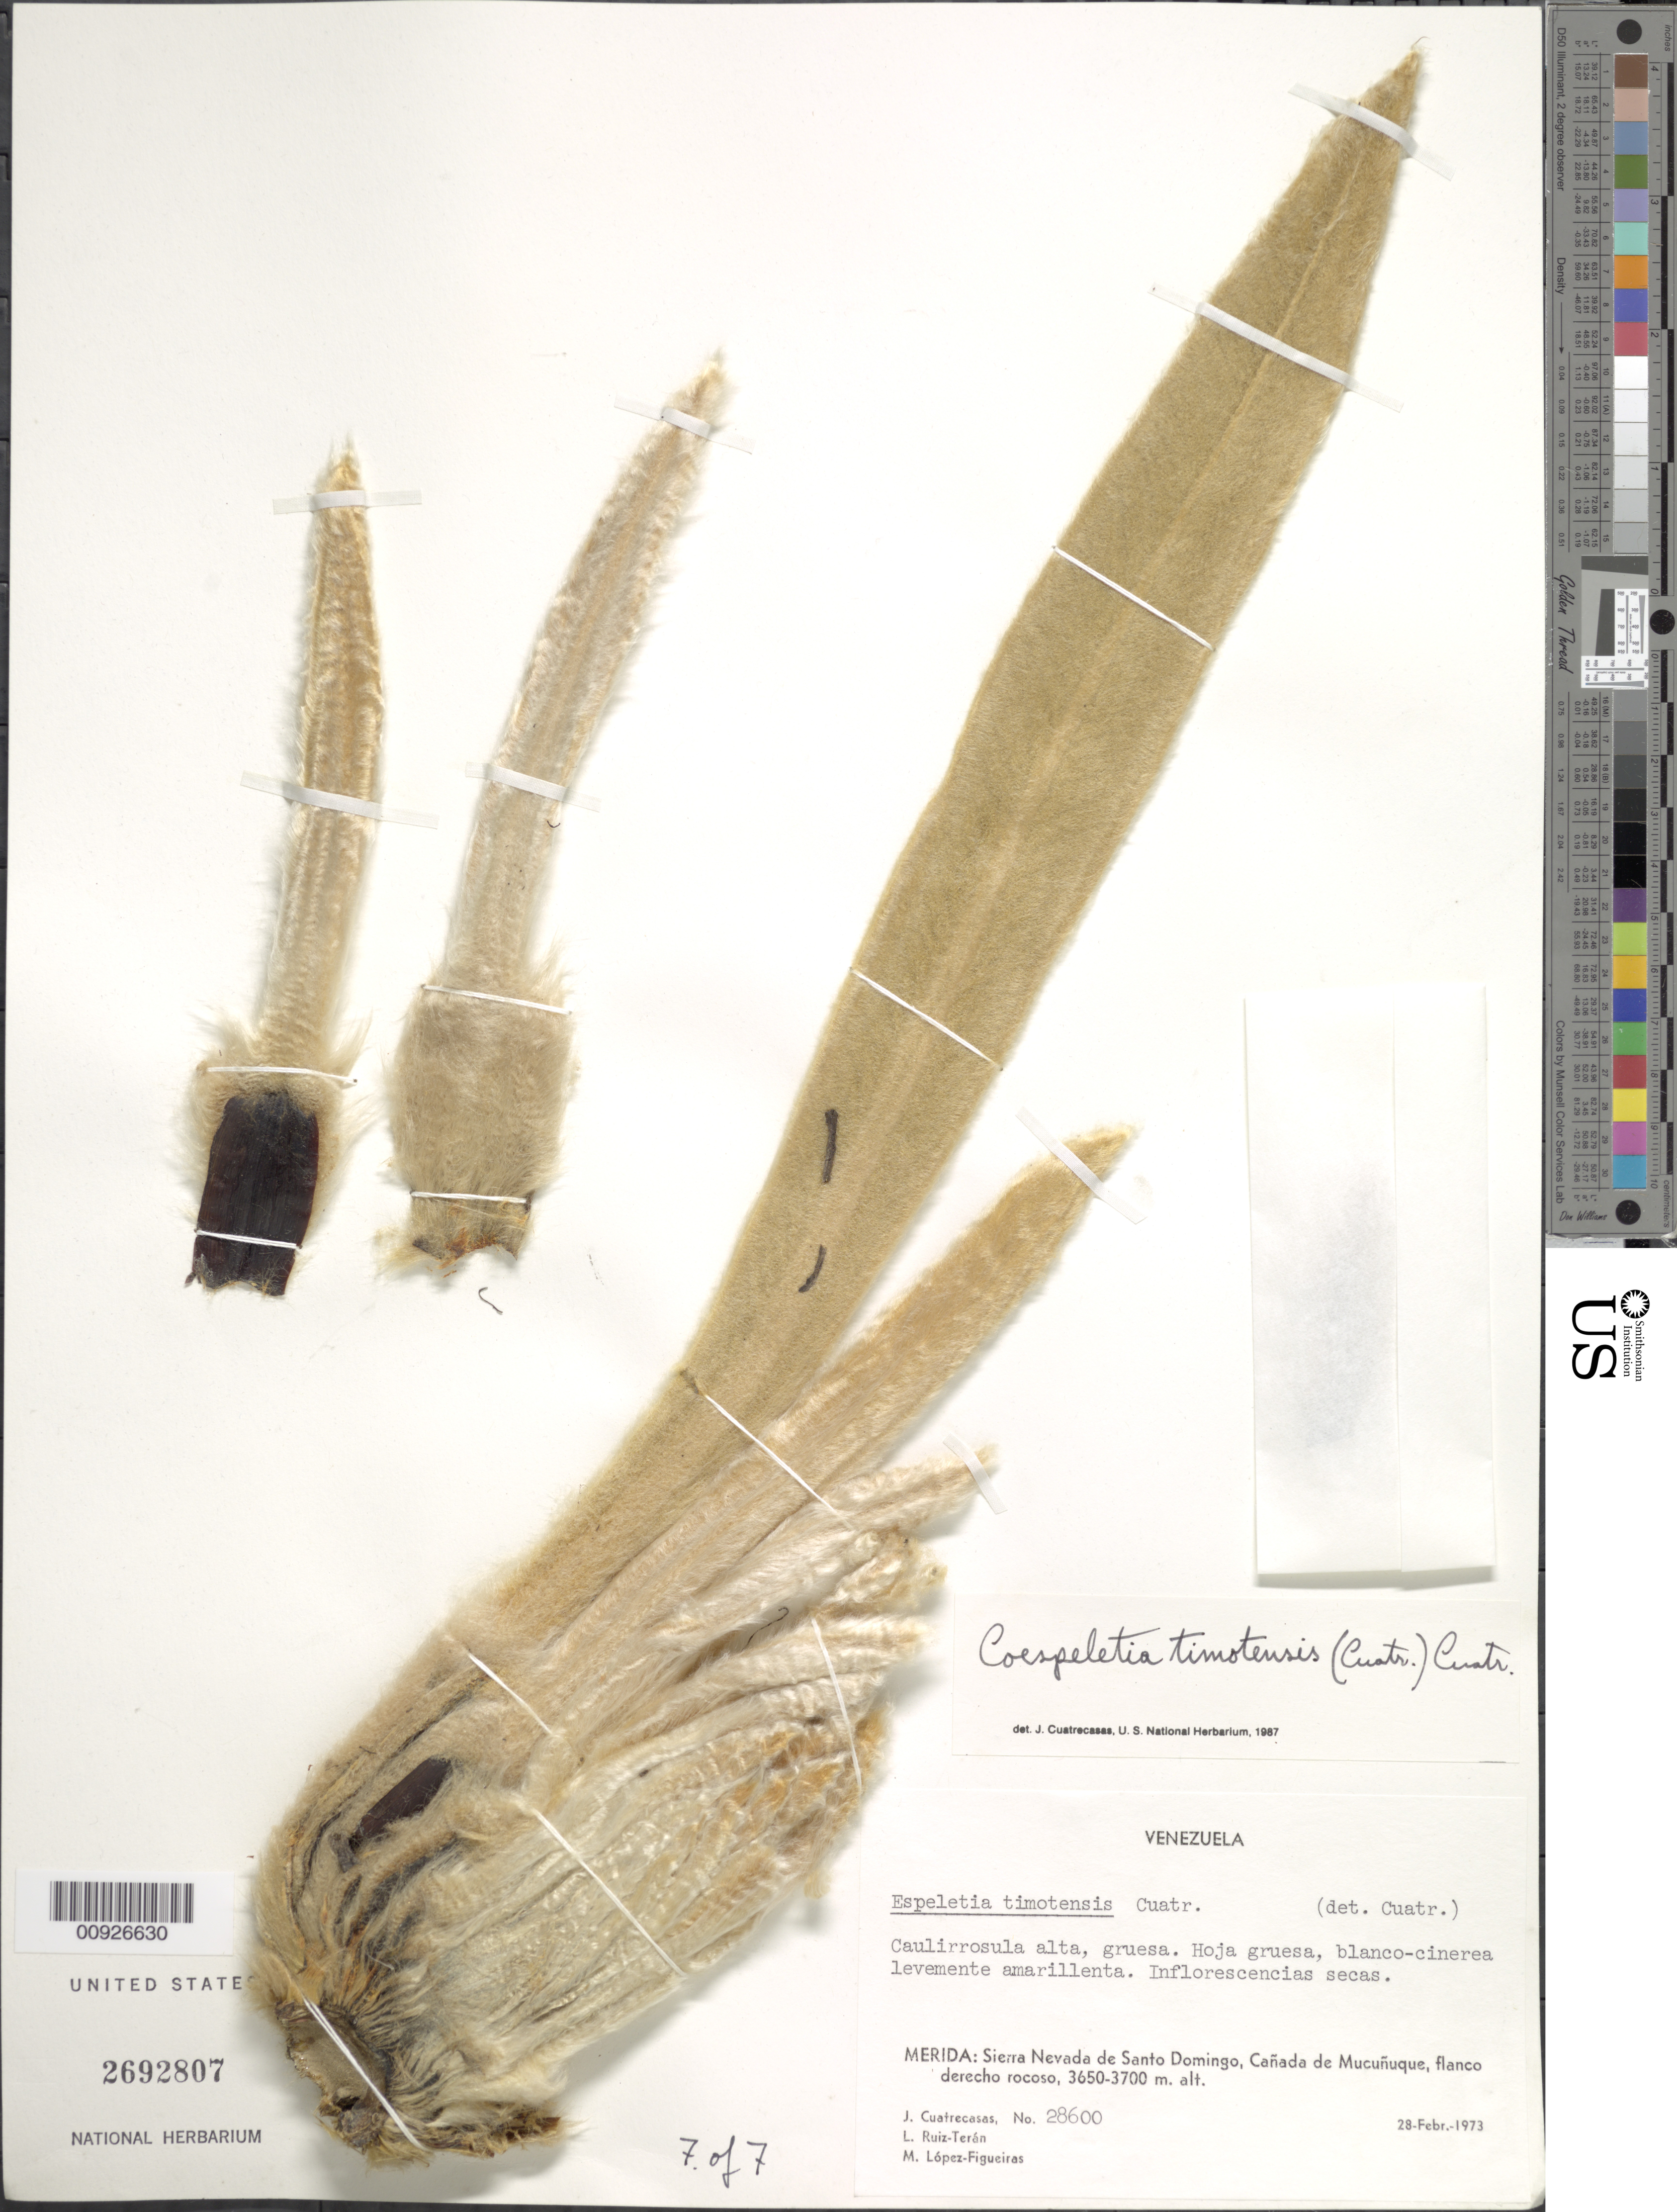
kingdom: Plantae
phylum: Tracheophyta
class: Magnoliopsida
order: Asterales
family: Asteraceae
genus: Coespeletia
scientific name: Coespeletia timotensis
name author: (Cuatrec.) Cuatrec.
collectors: J. Cuatrecasas, L. E. Ruíz-Terán & M. López Figueiras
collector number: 28600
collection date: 1973-02-28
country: Venezuela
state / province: Mérida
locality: Sierra Nevada de Santo Domingo, Cañada de Mucuñuque, flanco derecho rocoso.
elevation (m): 3650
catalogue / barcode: US 2692807